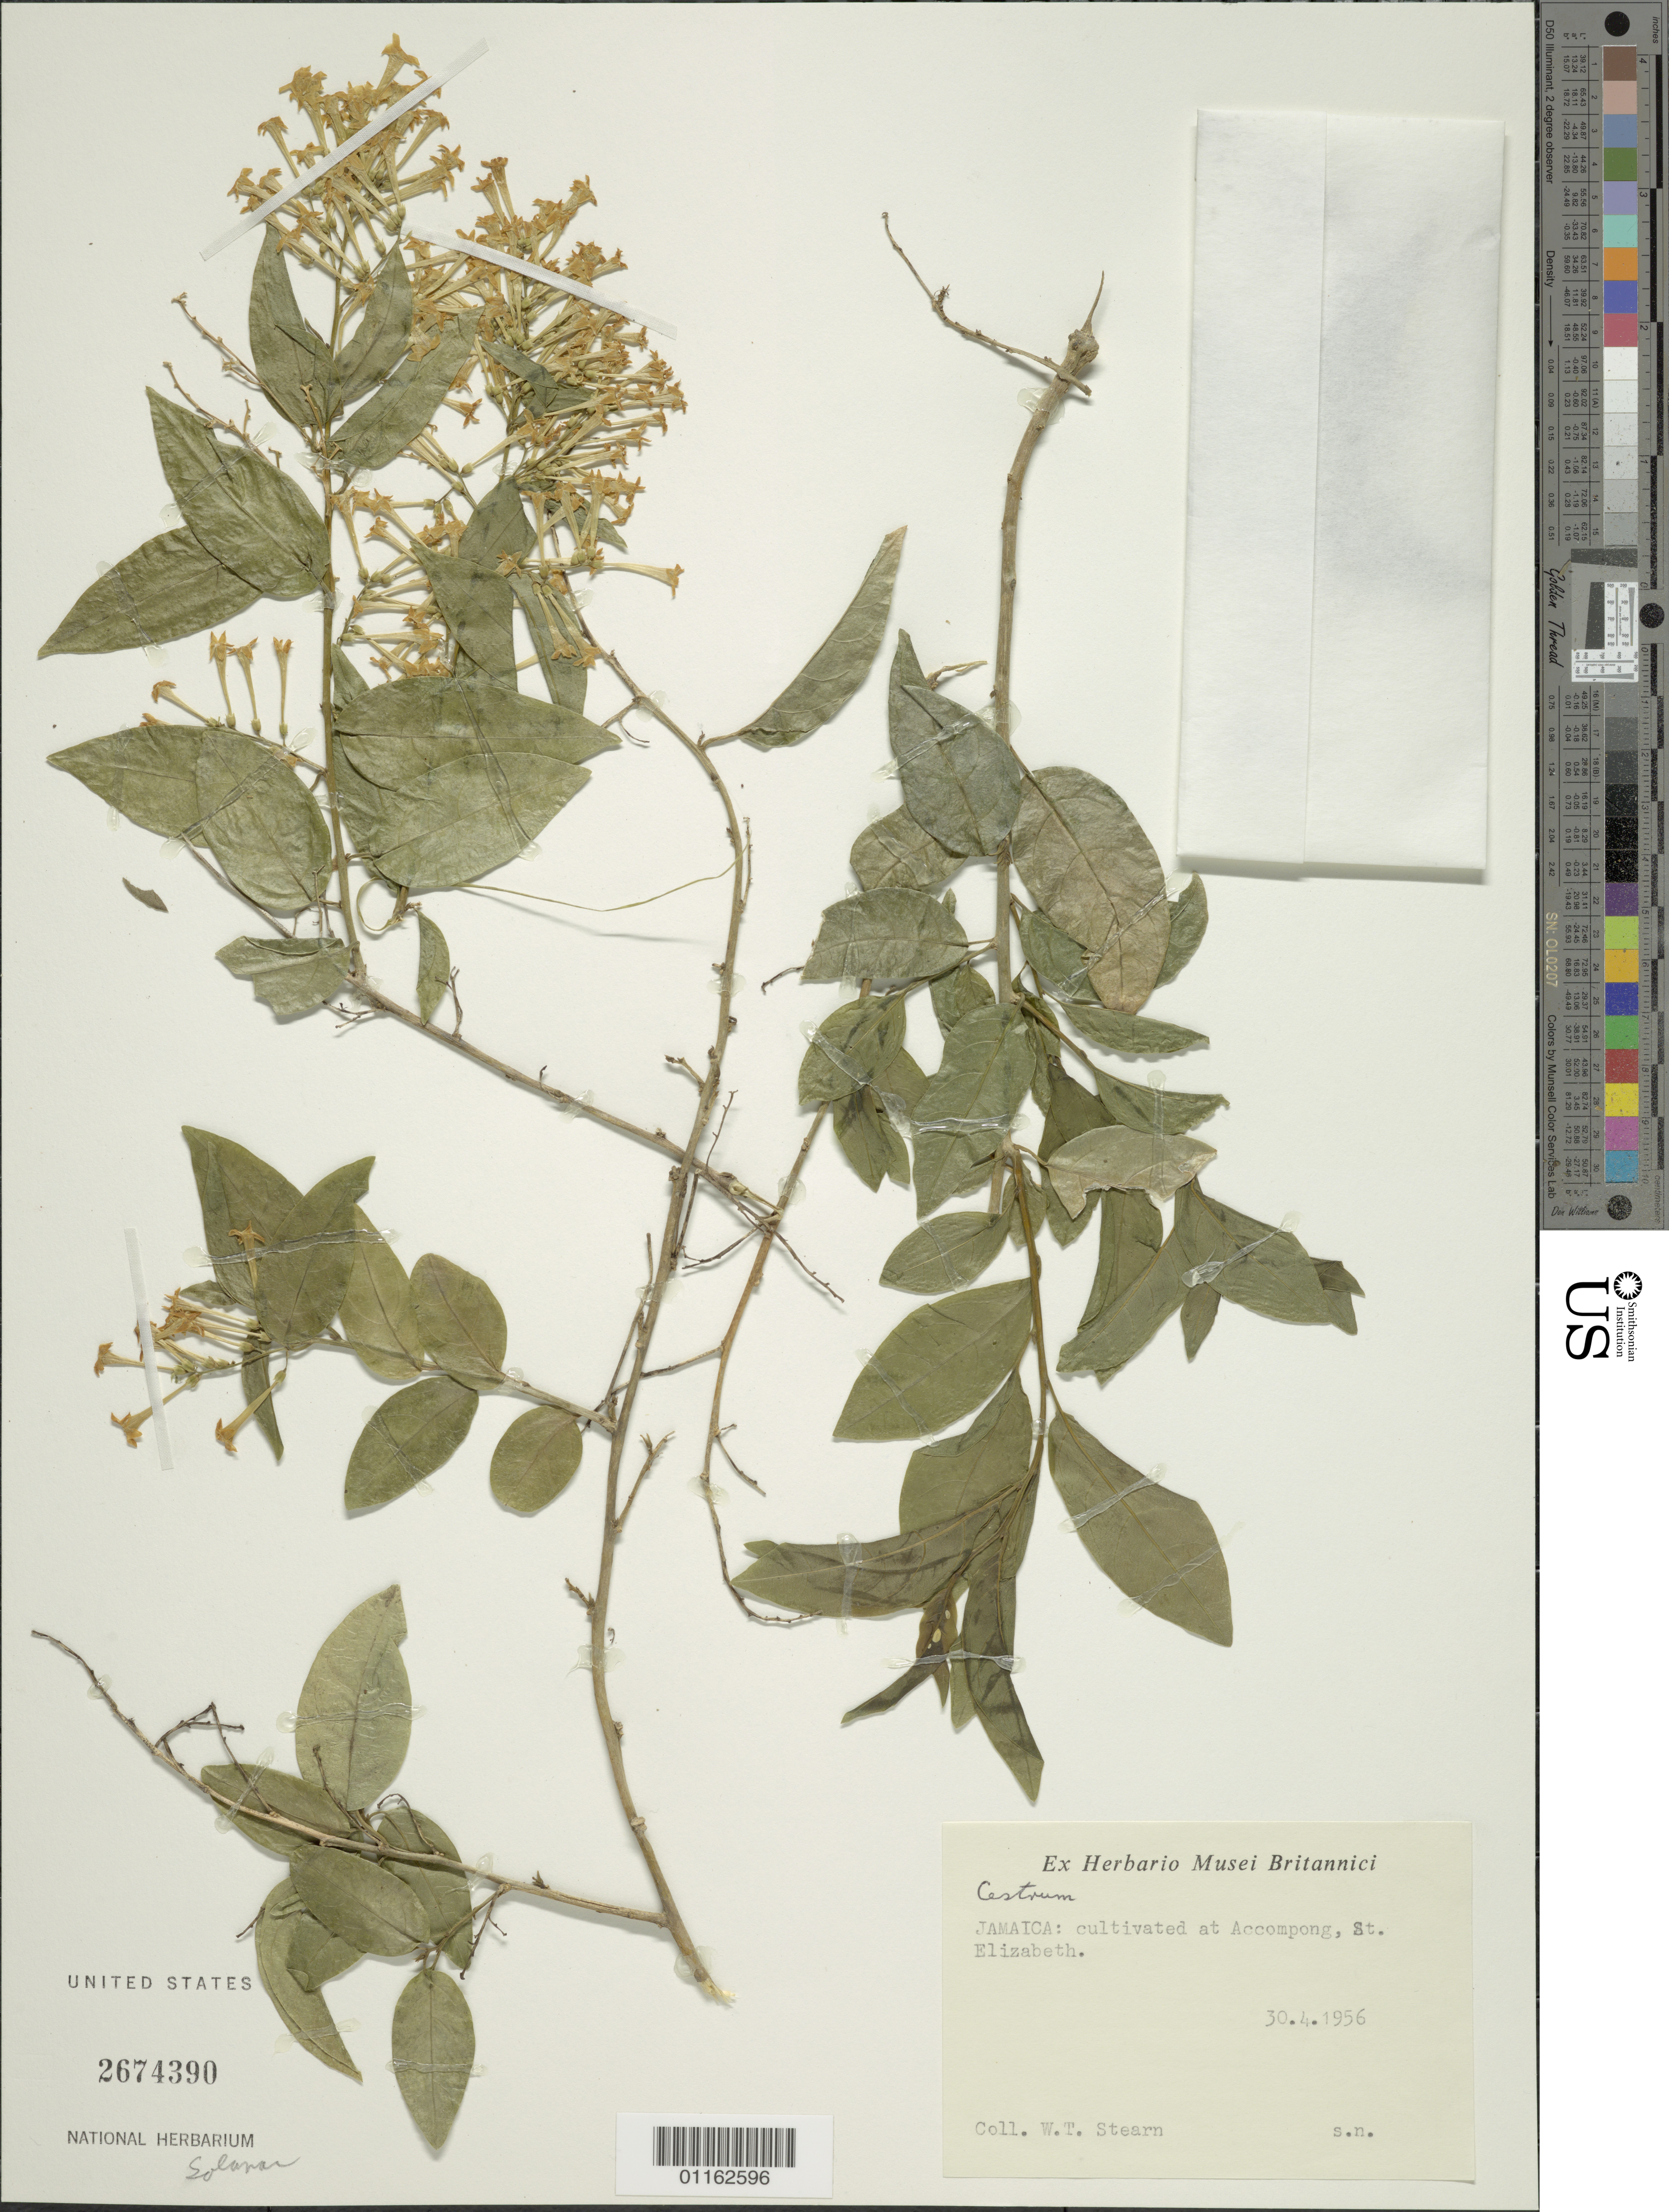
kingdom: Plantae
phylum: Tracheophyta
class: Magnoliopsida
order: Solanales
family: Solanaceae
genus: Cestrum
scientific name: Cestrum sp.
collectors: W. T. Stearn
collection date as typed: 30 Apr 1956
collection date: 1956-04-30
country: Jamaica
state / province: Saint Elizabeth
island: Jamaica I.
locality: Accompong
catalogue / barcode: US 2674390